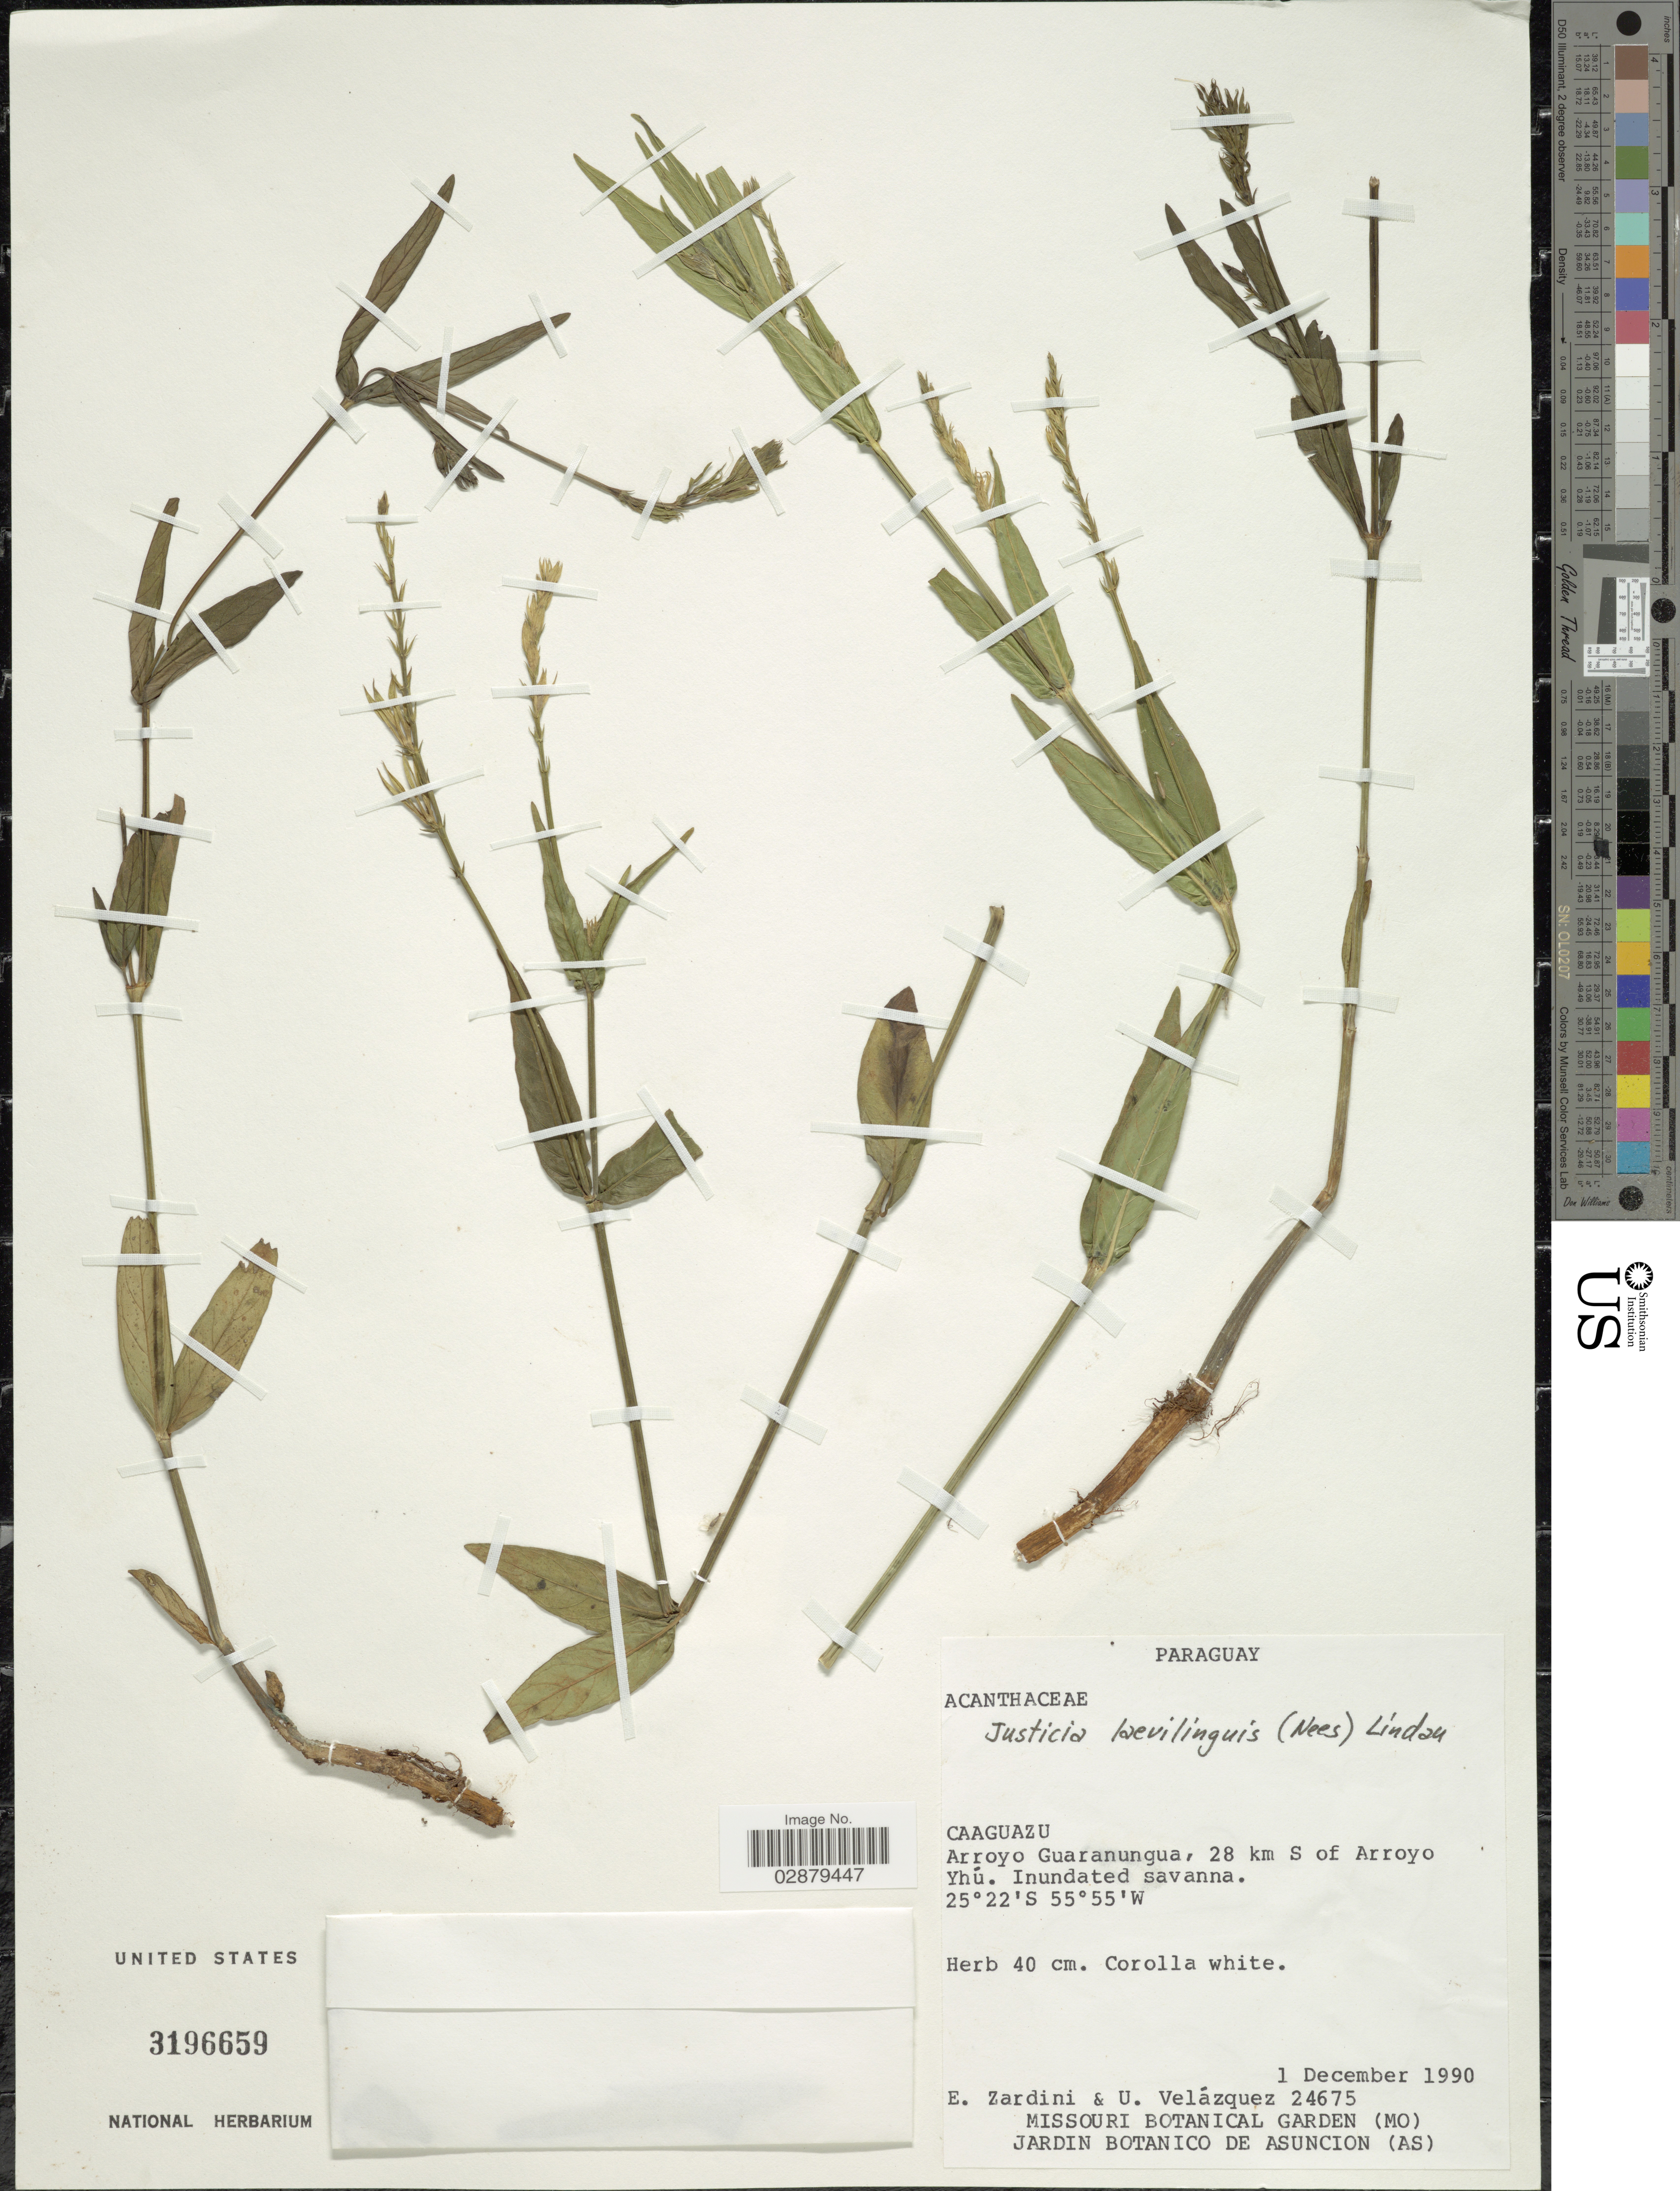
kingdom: Plantae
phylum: Tracheophyta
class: Magnoliopsida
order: Lamiales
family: Acanthaceae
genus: Justicia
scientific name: Justicia laevilinguis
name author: (Nees) Lindau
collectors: E. Zardini & U. Velázquez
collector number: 24675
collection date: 1990-12-01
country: Paraguay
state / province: Caaguazu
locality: Arroyo Guaranungua, 28 km S of Arroyo Yhú.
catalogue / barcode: US 3196659